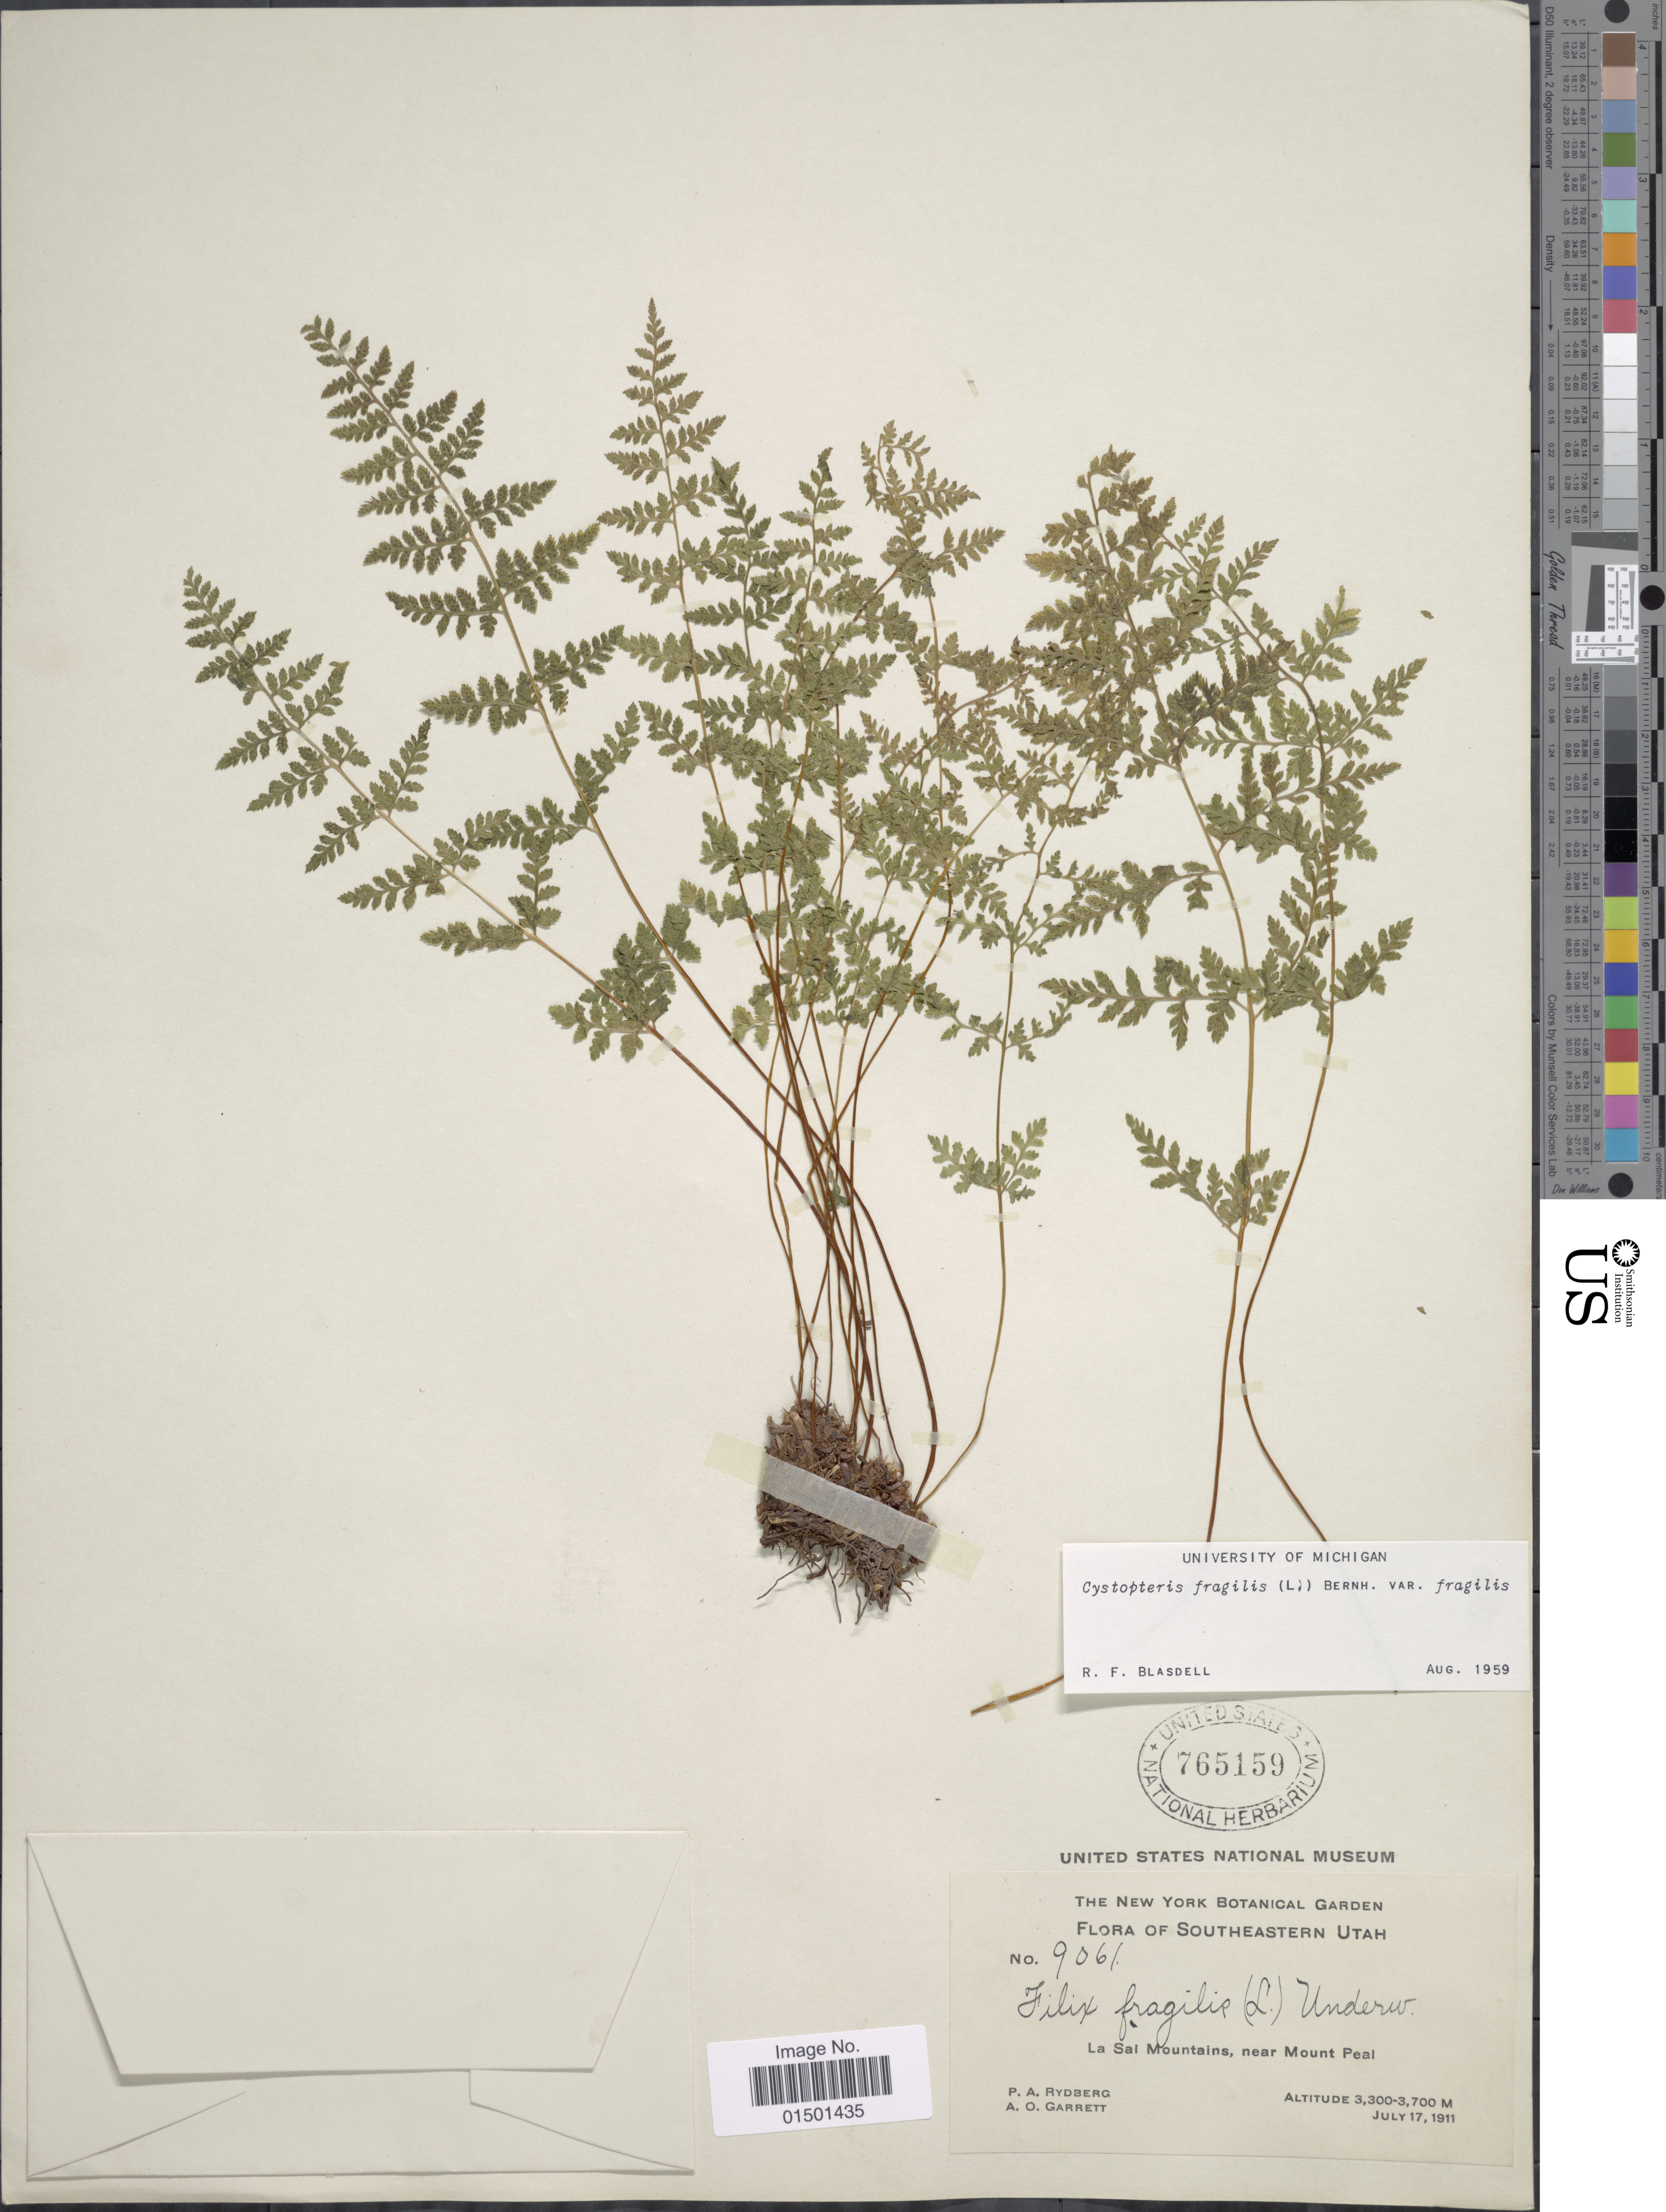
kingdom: Plantae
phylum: Tracheophyta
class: Polypodiopsida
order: Polypodiales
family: Cystopteridaceae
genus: Cystopteris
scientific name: Cystopteris fragilis var. fragilis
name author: (L.) Bernh.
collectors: P. A. Rydberg & A. O. Garrett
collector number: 9061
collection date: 1911-07-17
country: United States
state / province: Utah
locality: Southeastern Utah. la Sal Mountains, near Mount Peal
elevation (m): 3300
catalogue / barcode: US 765159